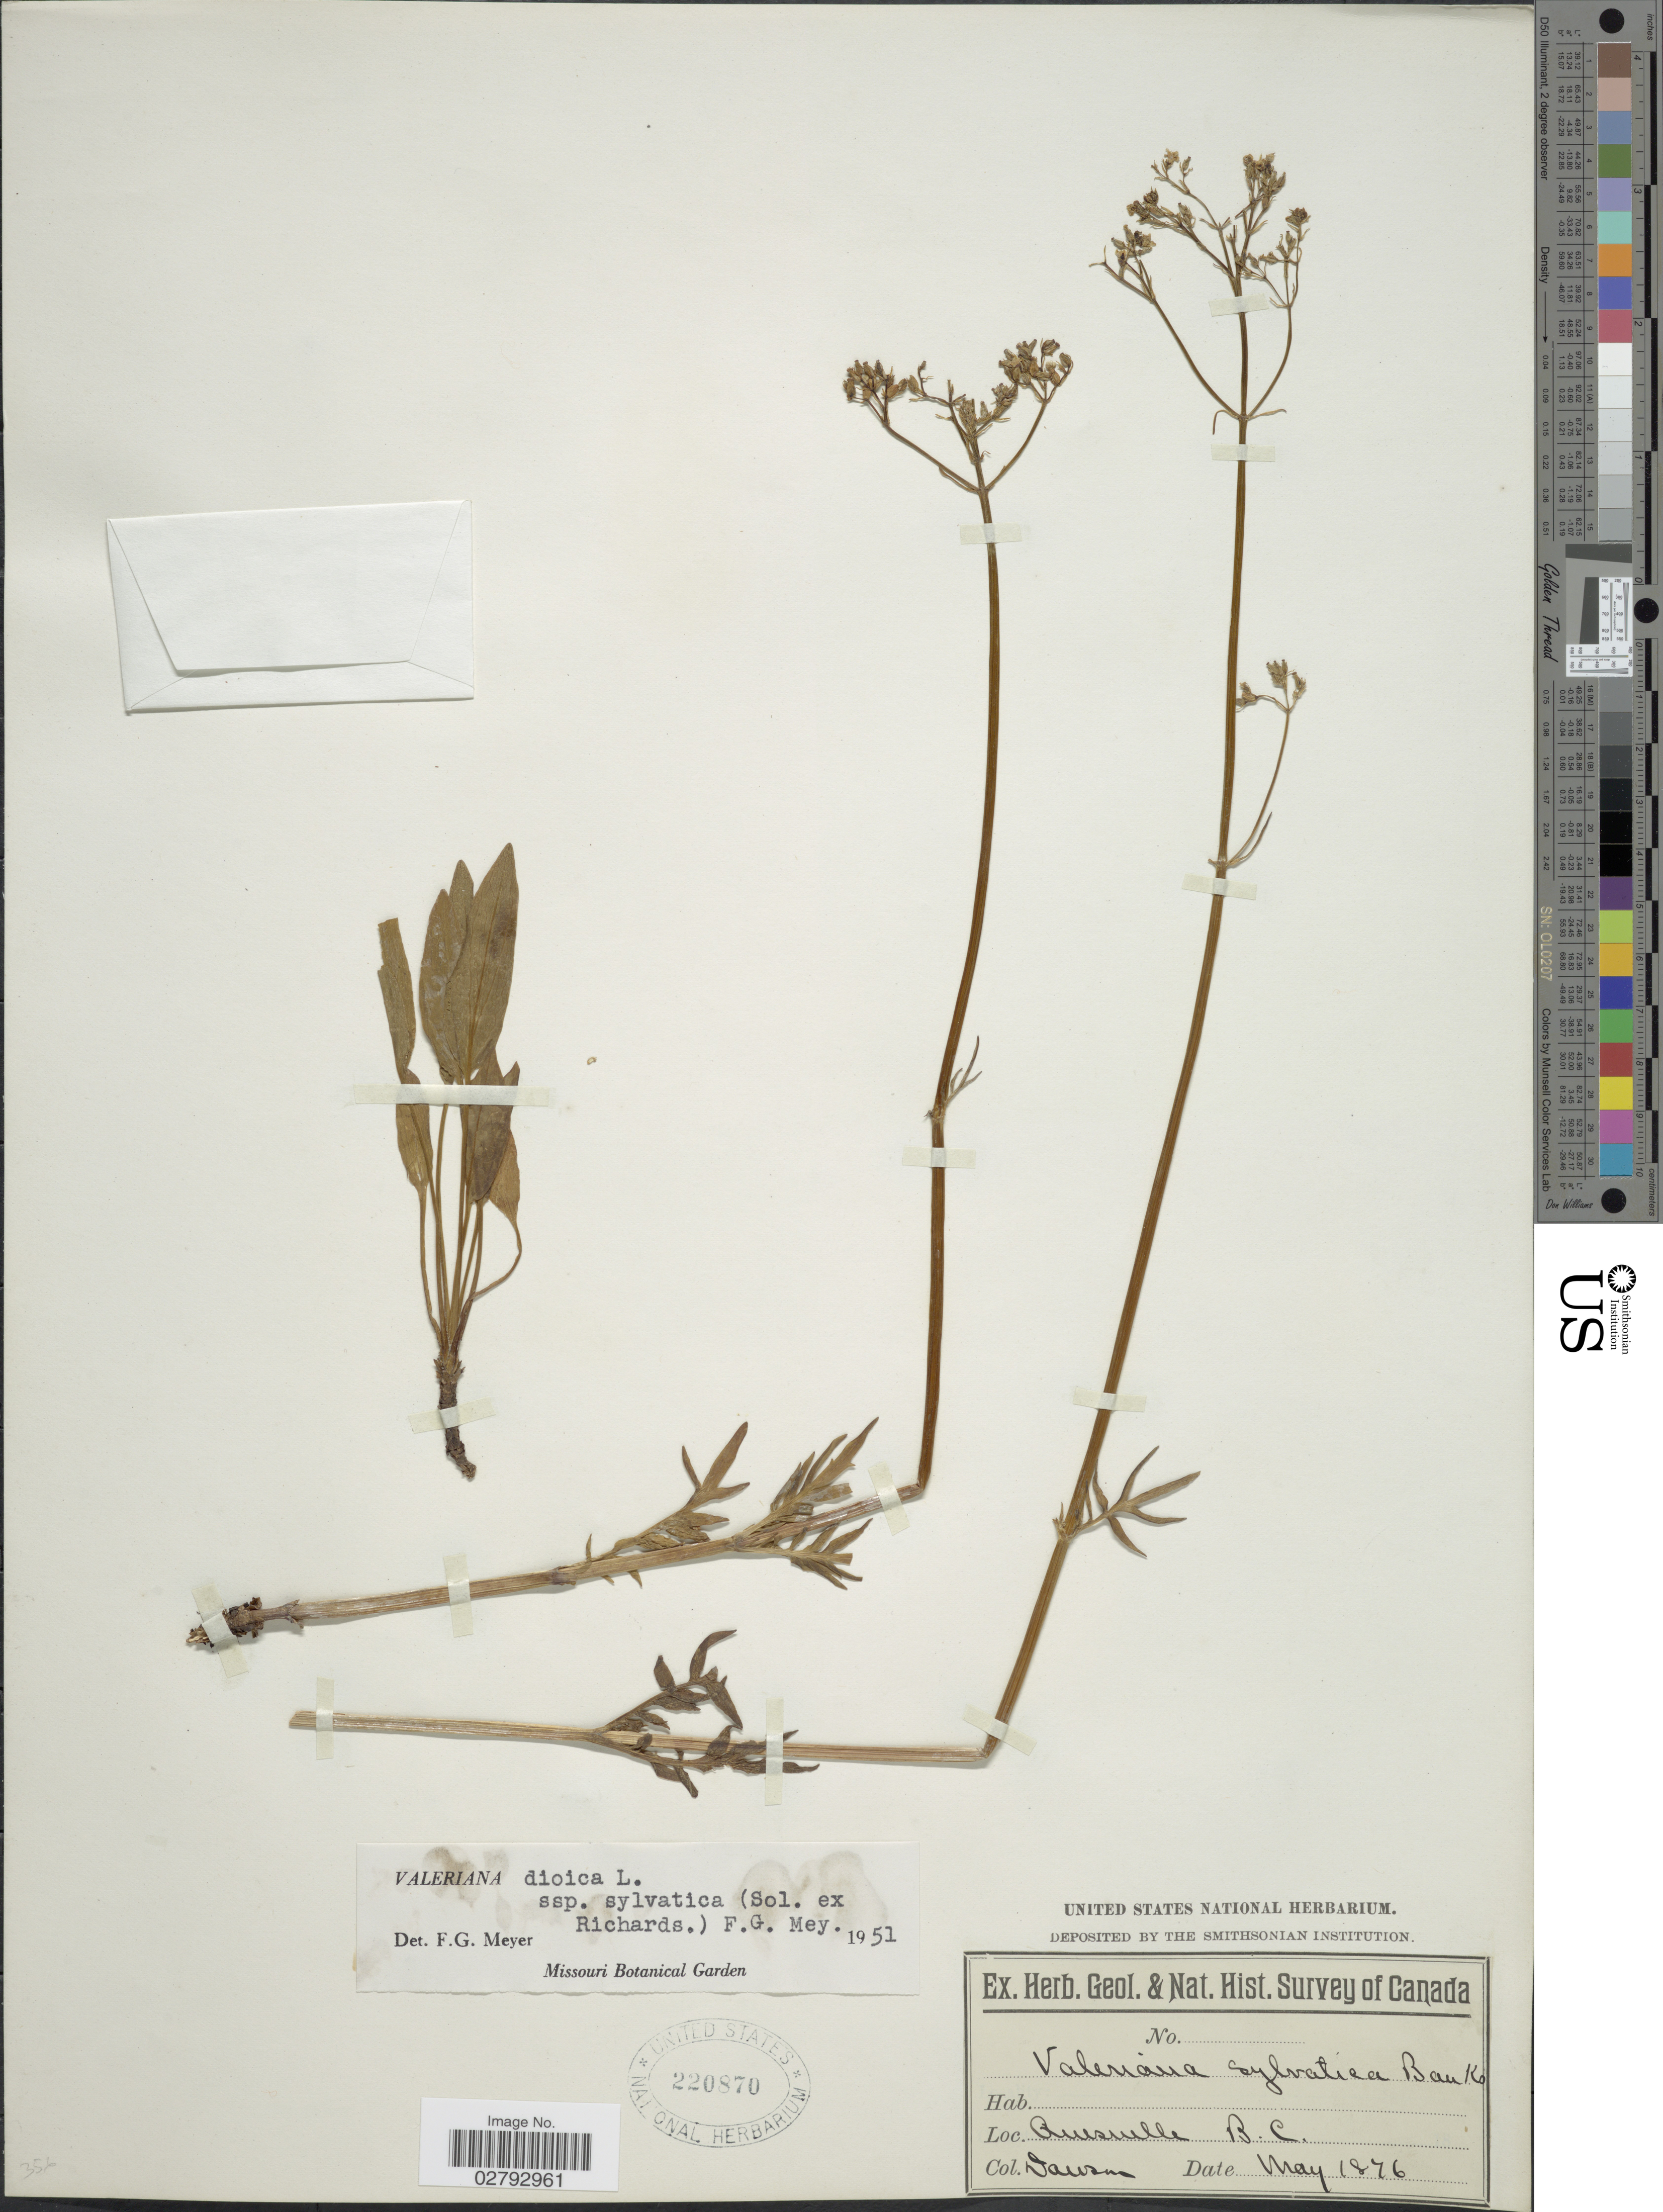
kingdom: Plantae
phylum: Tracheophyta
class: Magnoliopsida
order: Dipsacales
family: Caprifoliaceae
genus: Valeriana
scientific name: Valeriana dioica subsp. sylvatica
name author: (Sol. ex Richardson) F.G. Mey.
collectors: -. Dawson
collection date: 1876-05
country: Canada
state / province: British Columbia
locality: Quesnelle.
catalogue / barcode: US 220870